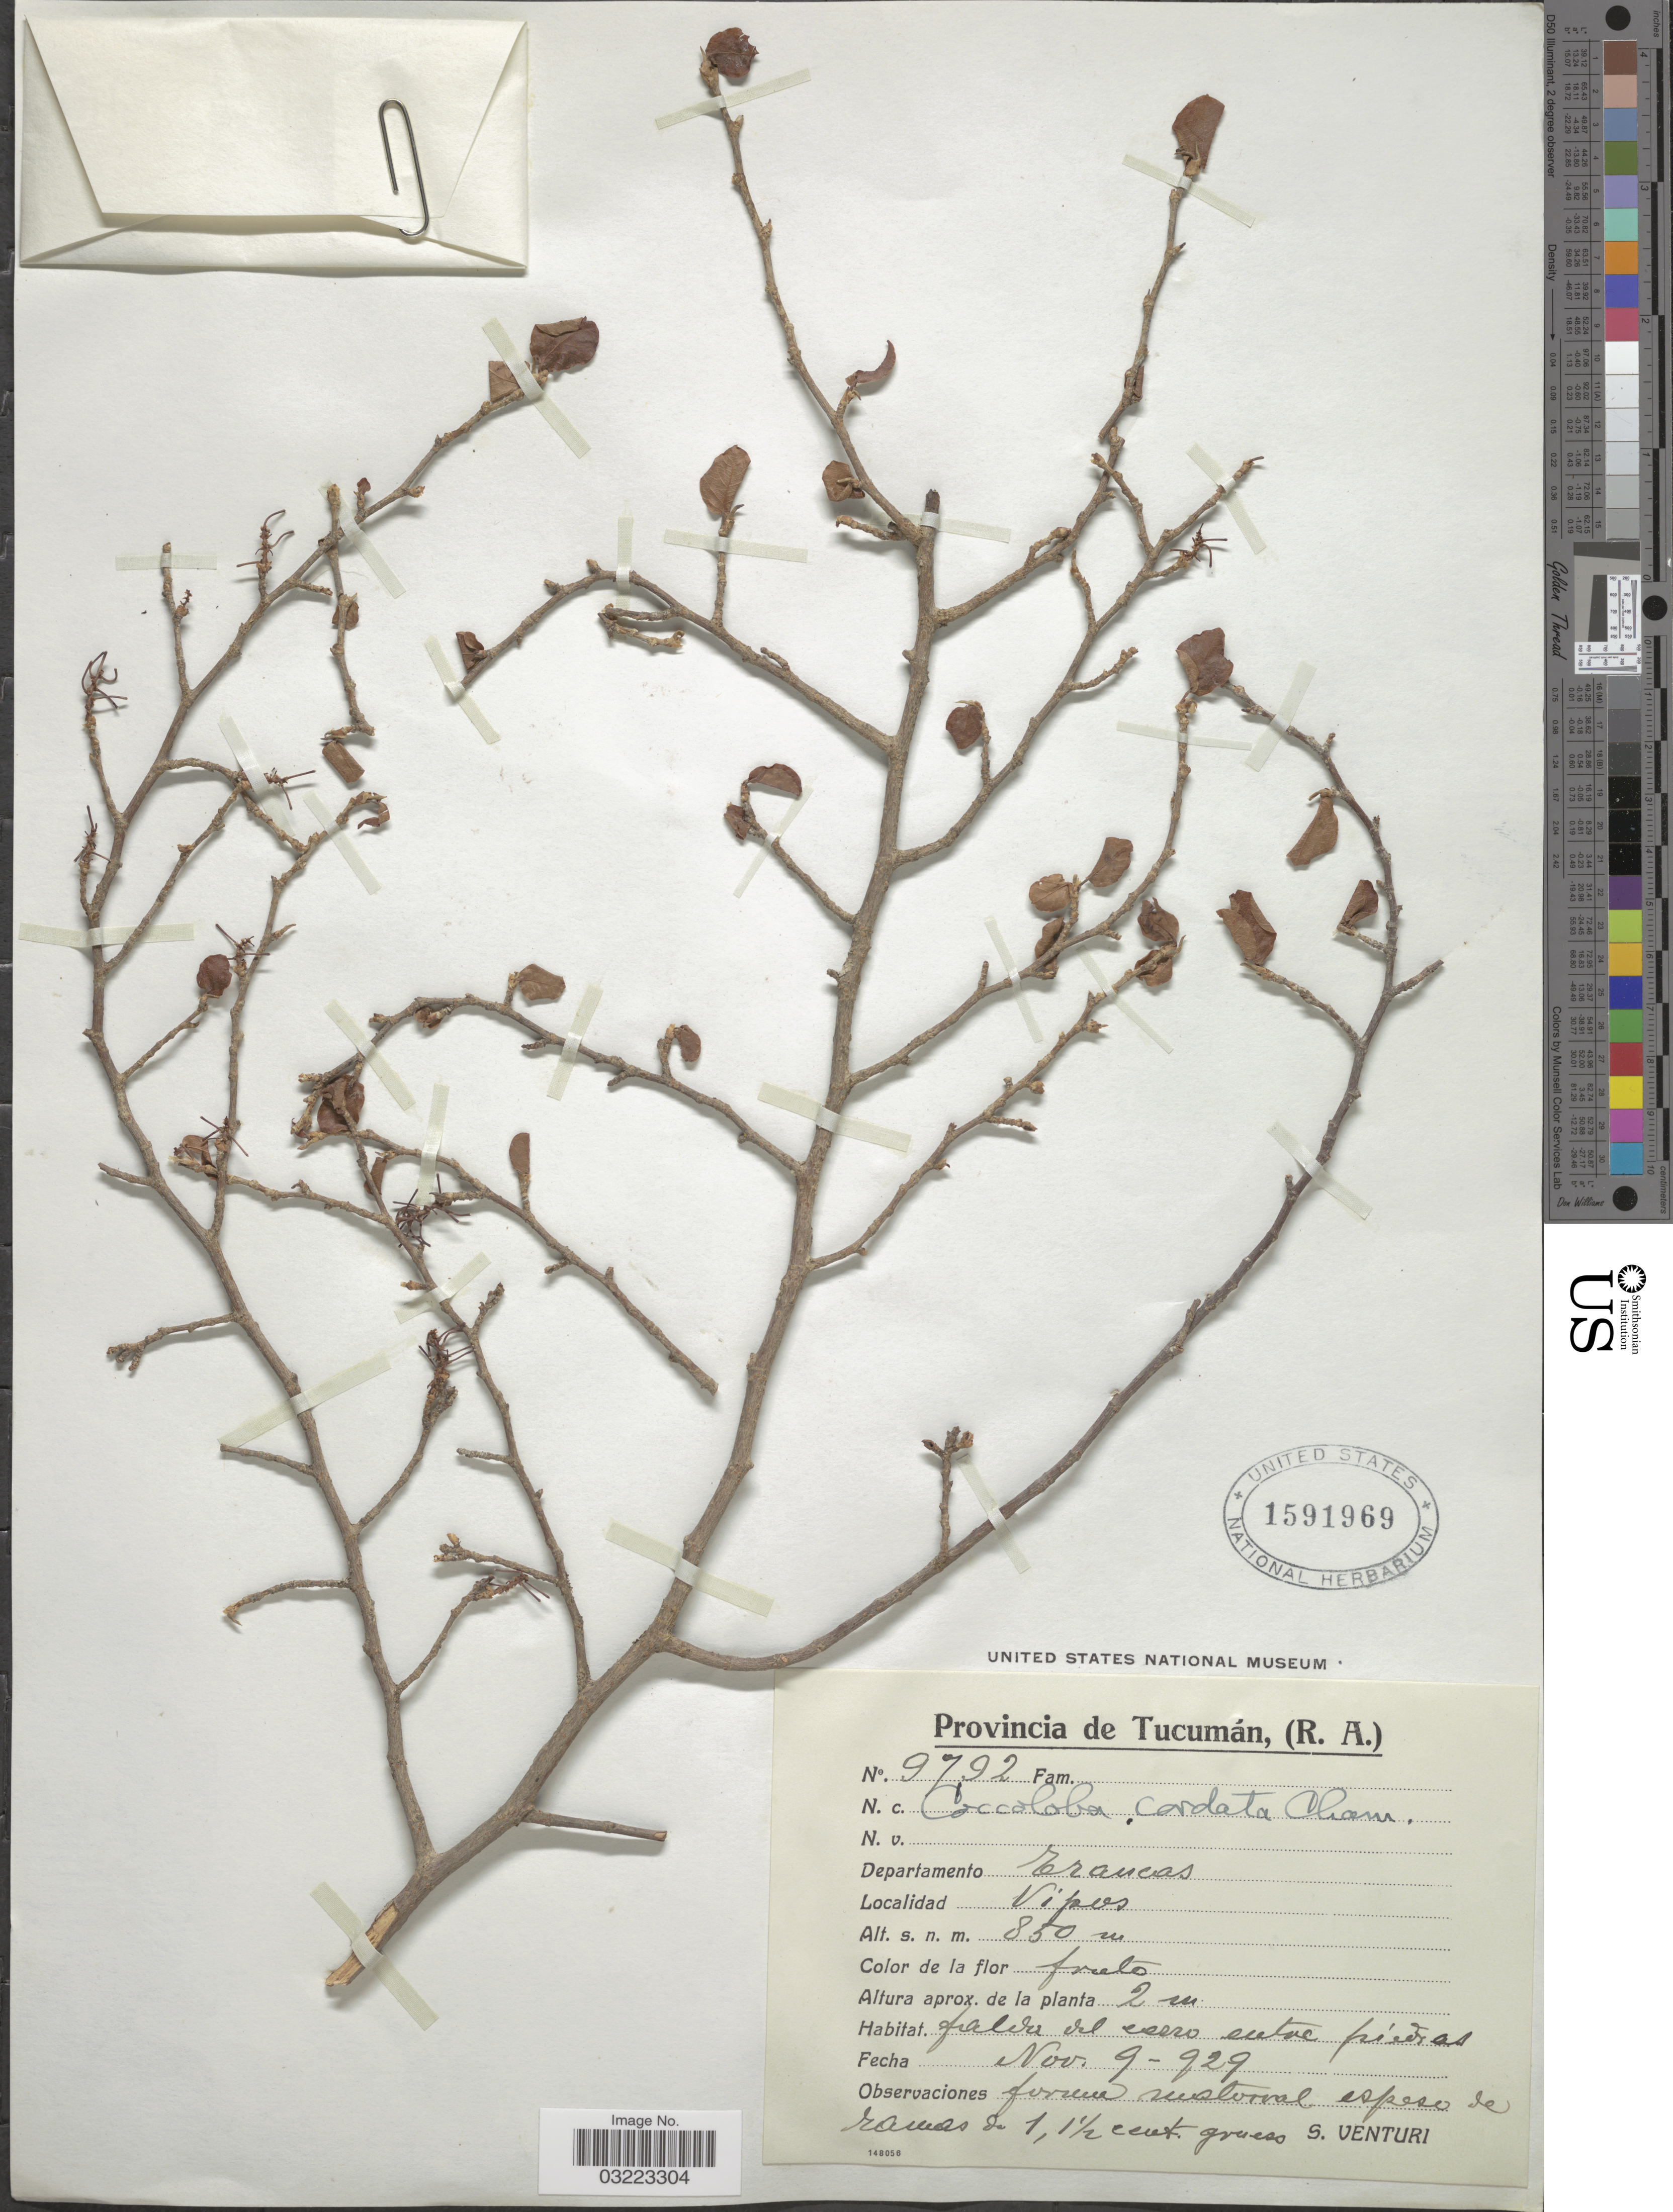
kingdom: Plantae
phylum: Tracheophyta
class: Magnoliopsida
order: Caryophyllales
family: Polygonaceae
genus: Coccoloba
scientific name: Coccoloba cordata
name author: Cham.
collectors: S. Venturi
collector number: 9792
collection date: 1929-11-09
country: Argentina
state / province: Tucuman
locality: Departamento Trancas. Vipos.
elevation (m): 850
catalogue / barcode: US 1591969